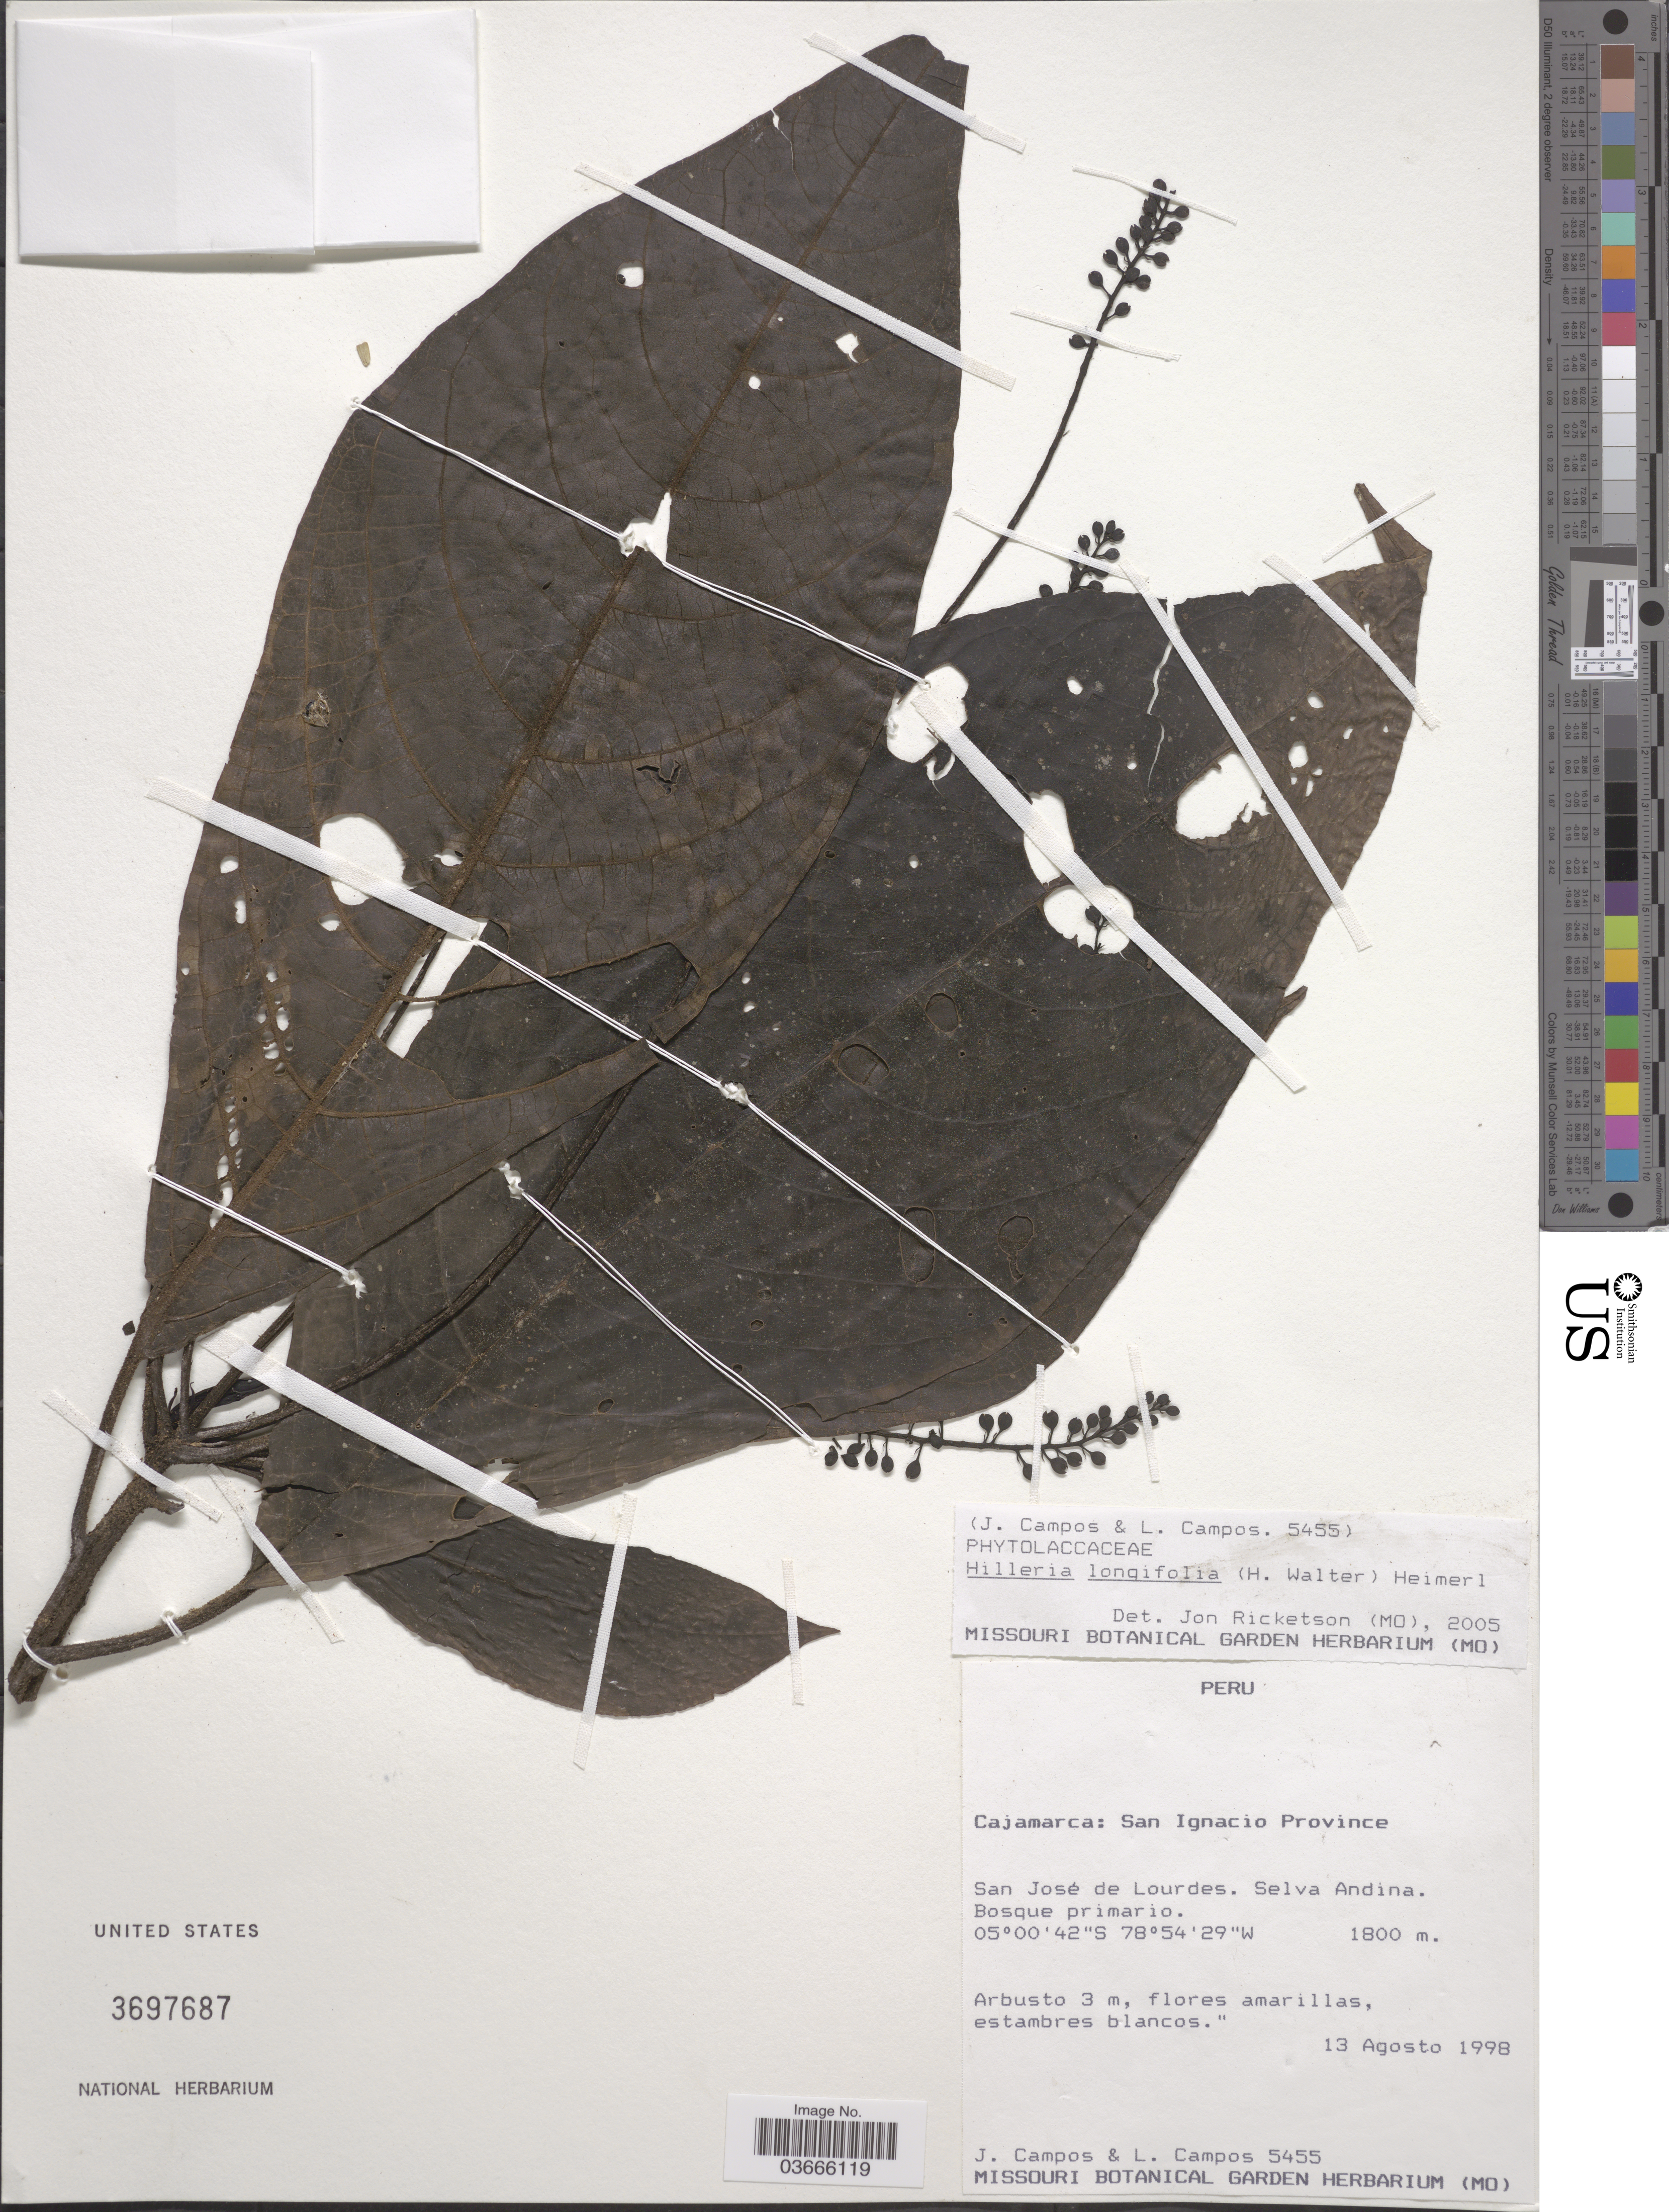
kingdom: Plantae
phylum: Tracheophyta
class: Magnoliopsida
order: Caryophyllales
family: Phytolaccaceae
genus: Hilleria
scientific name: Hilleria longifolia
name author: (H. Walter) Heimerl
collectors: J. Campos & L. Campos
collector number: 5455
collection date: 1998-08-13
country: Peru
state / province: Cajamarca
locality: San Ignacio Province. San José de Lourdes. Selva Andina.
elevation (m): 1800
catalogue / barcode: US 3697687